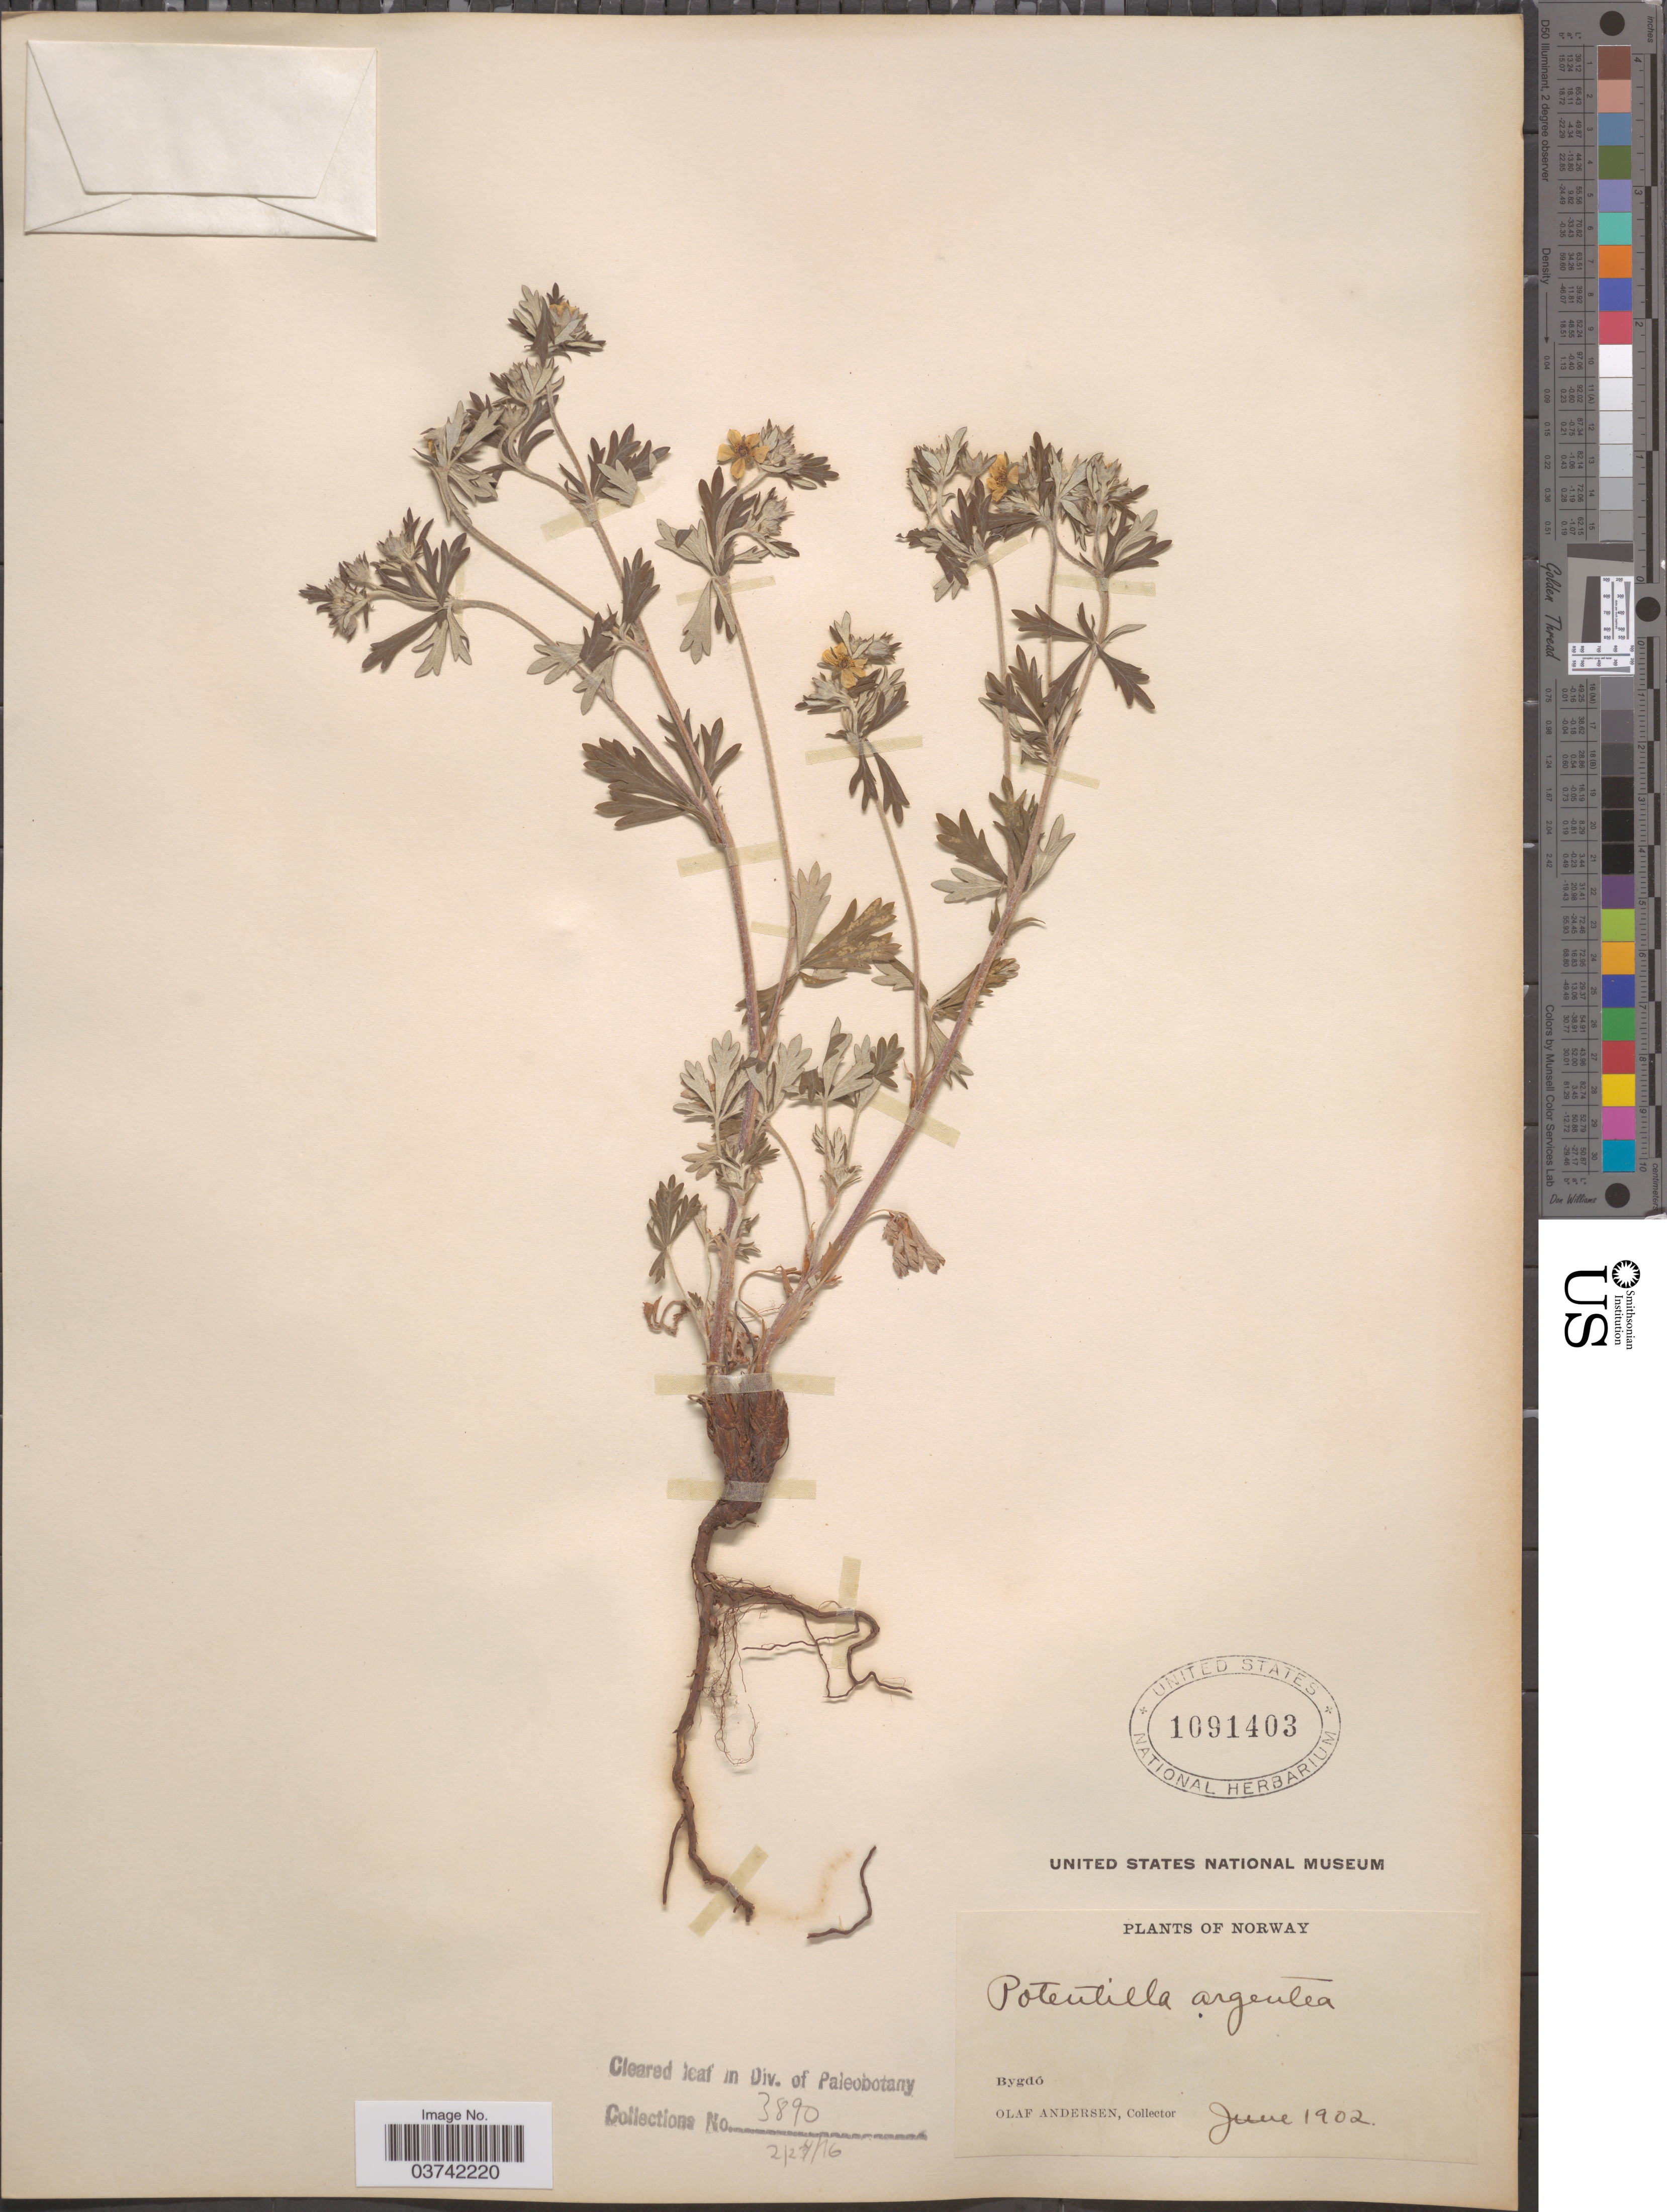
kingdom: Plantae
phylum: Tracheophyta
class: Magnoliopsida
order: Rosales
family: Rosaceae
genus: Potentilla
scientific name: Potentilla argentea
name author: L.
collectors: O. Andersen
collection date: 1902-06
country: Norway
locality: Bygdó.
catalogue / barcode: US 1091403